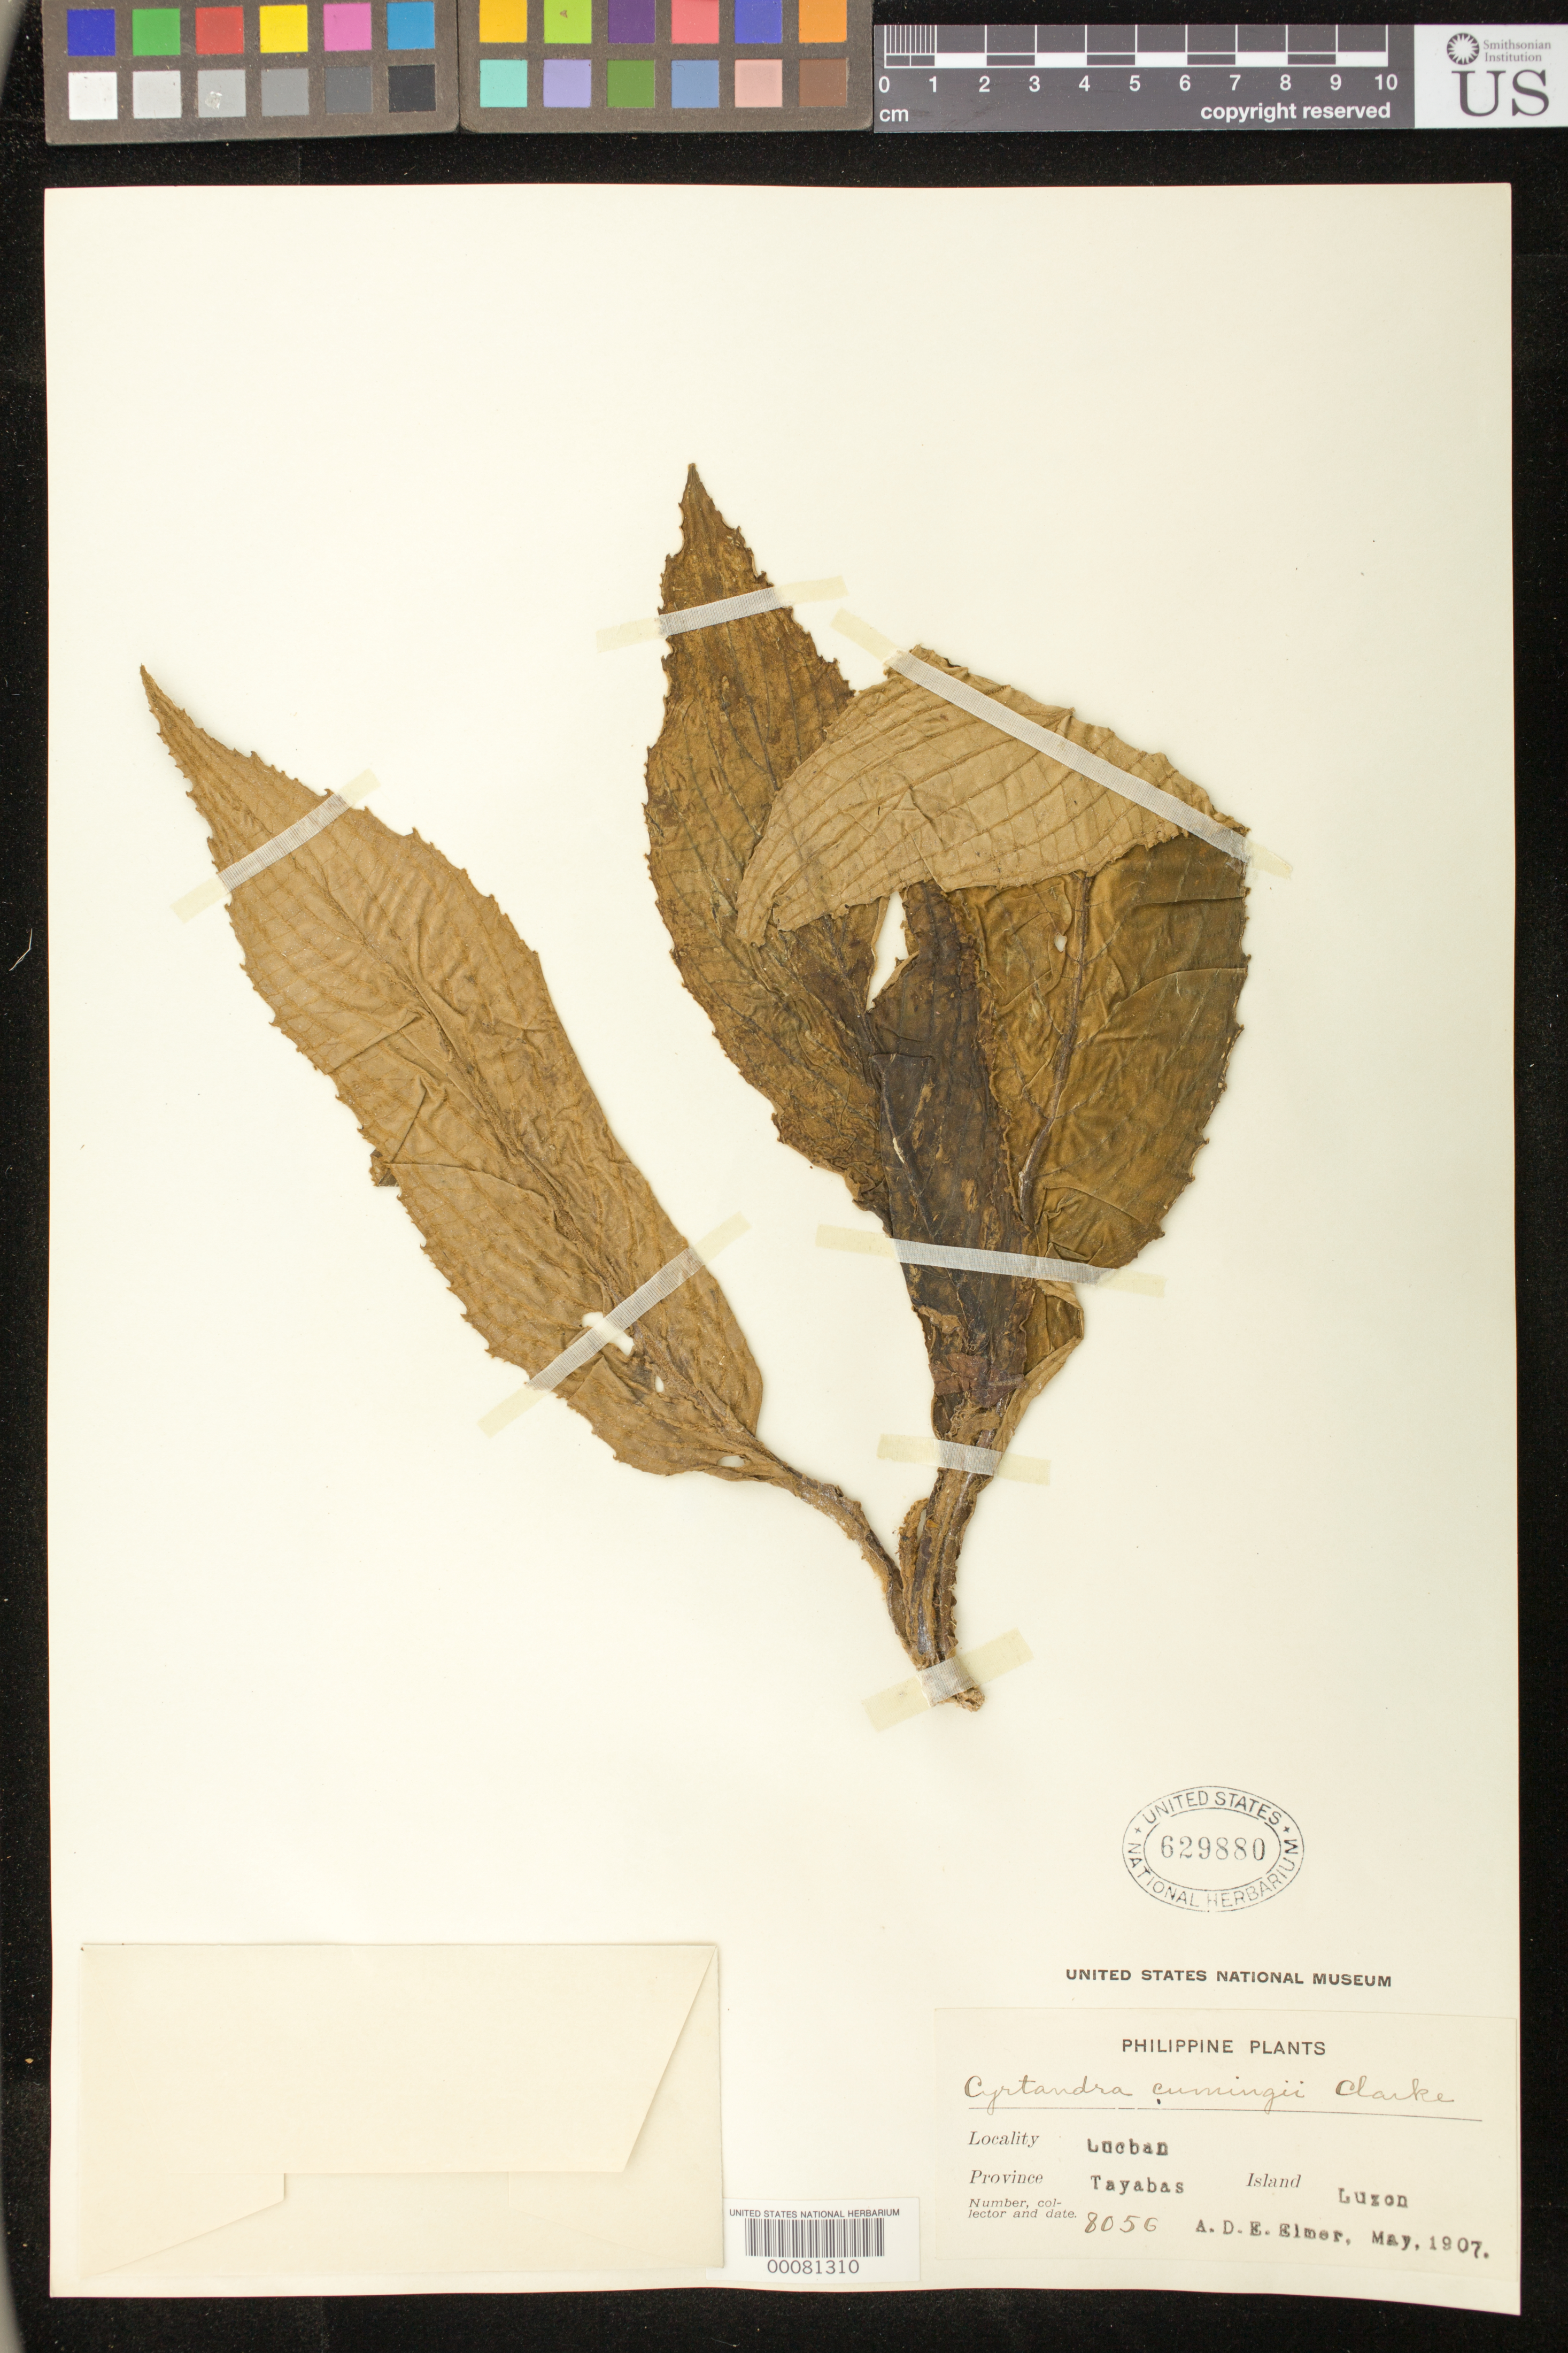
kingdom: Plantae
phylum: Tracheophyta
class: Magnoliopsida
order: Lamiales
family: Gesneriaceae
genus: Cyrtandra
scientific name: Cyrtandra cumingii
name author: C.B. Clarke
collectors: A. D. E. Elmer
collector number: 8056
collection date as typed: May 1907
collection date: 1907-05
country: Philippines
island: Luzon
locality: Tayabas, Lucban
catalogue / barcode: US 629880